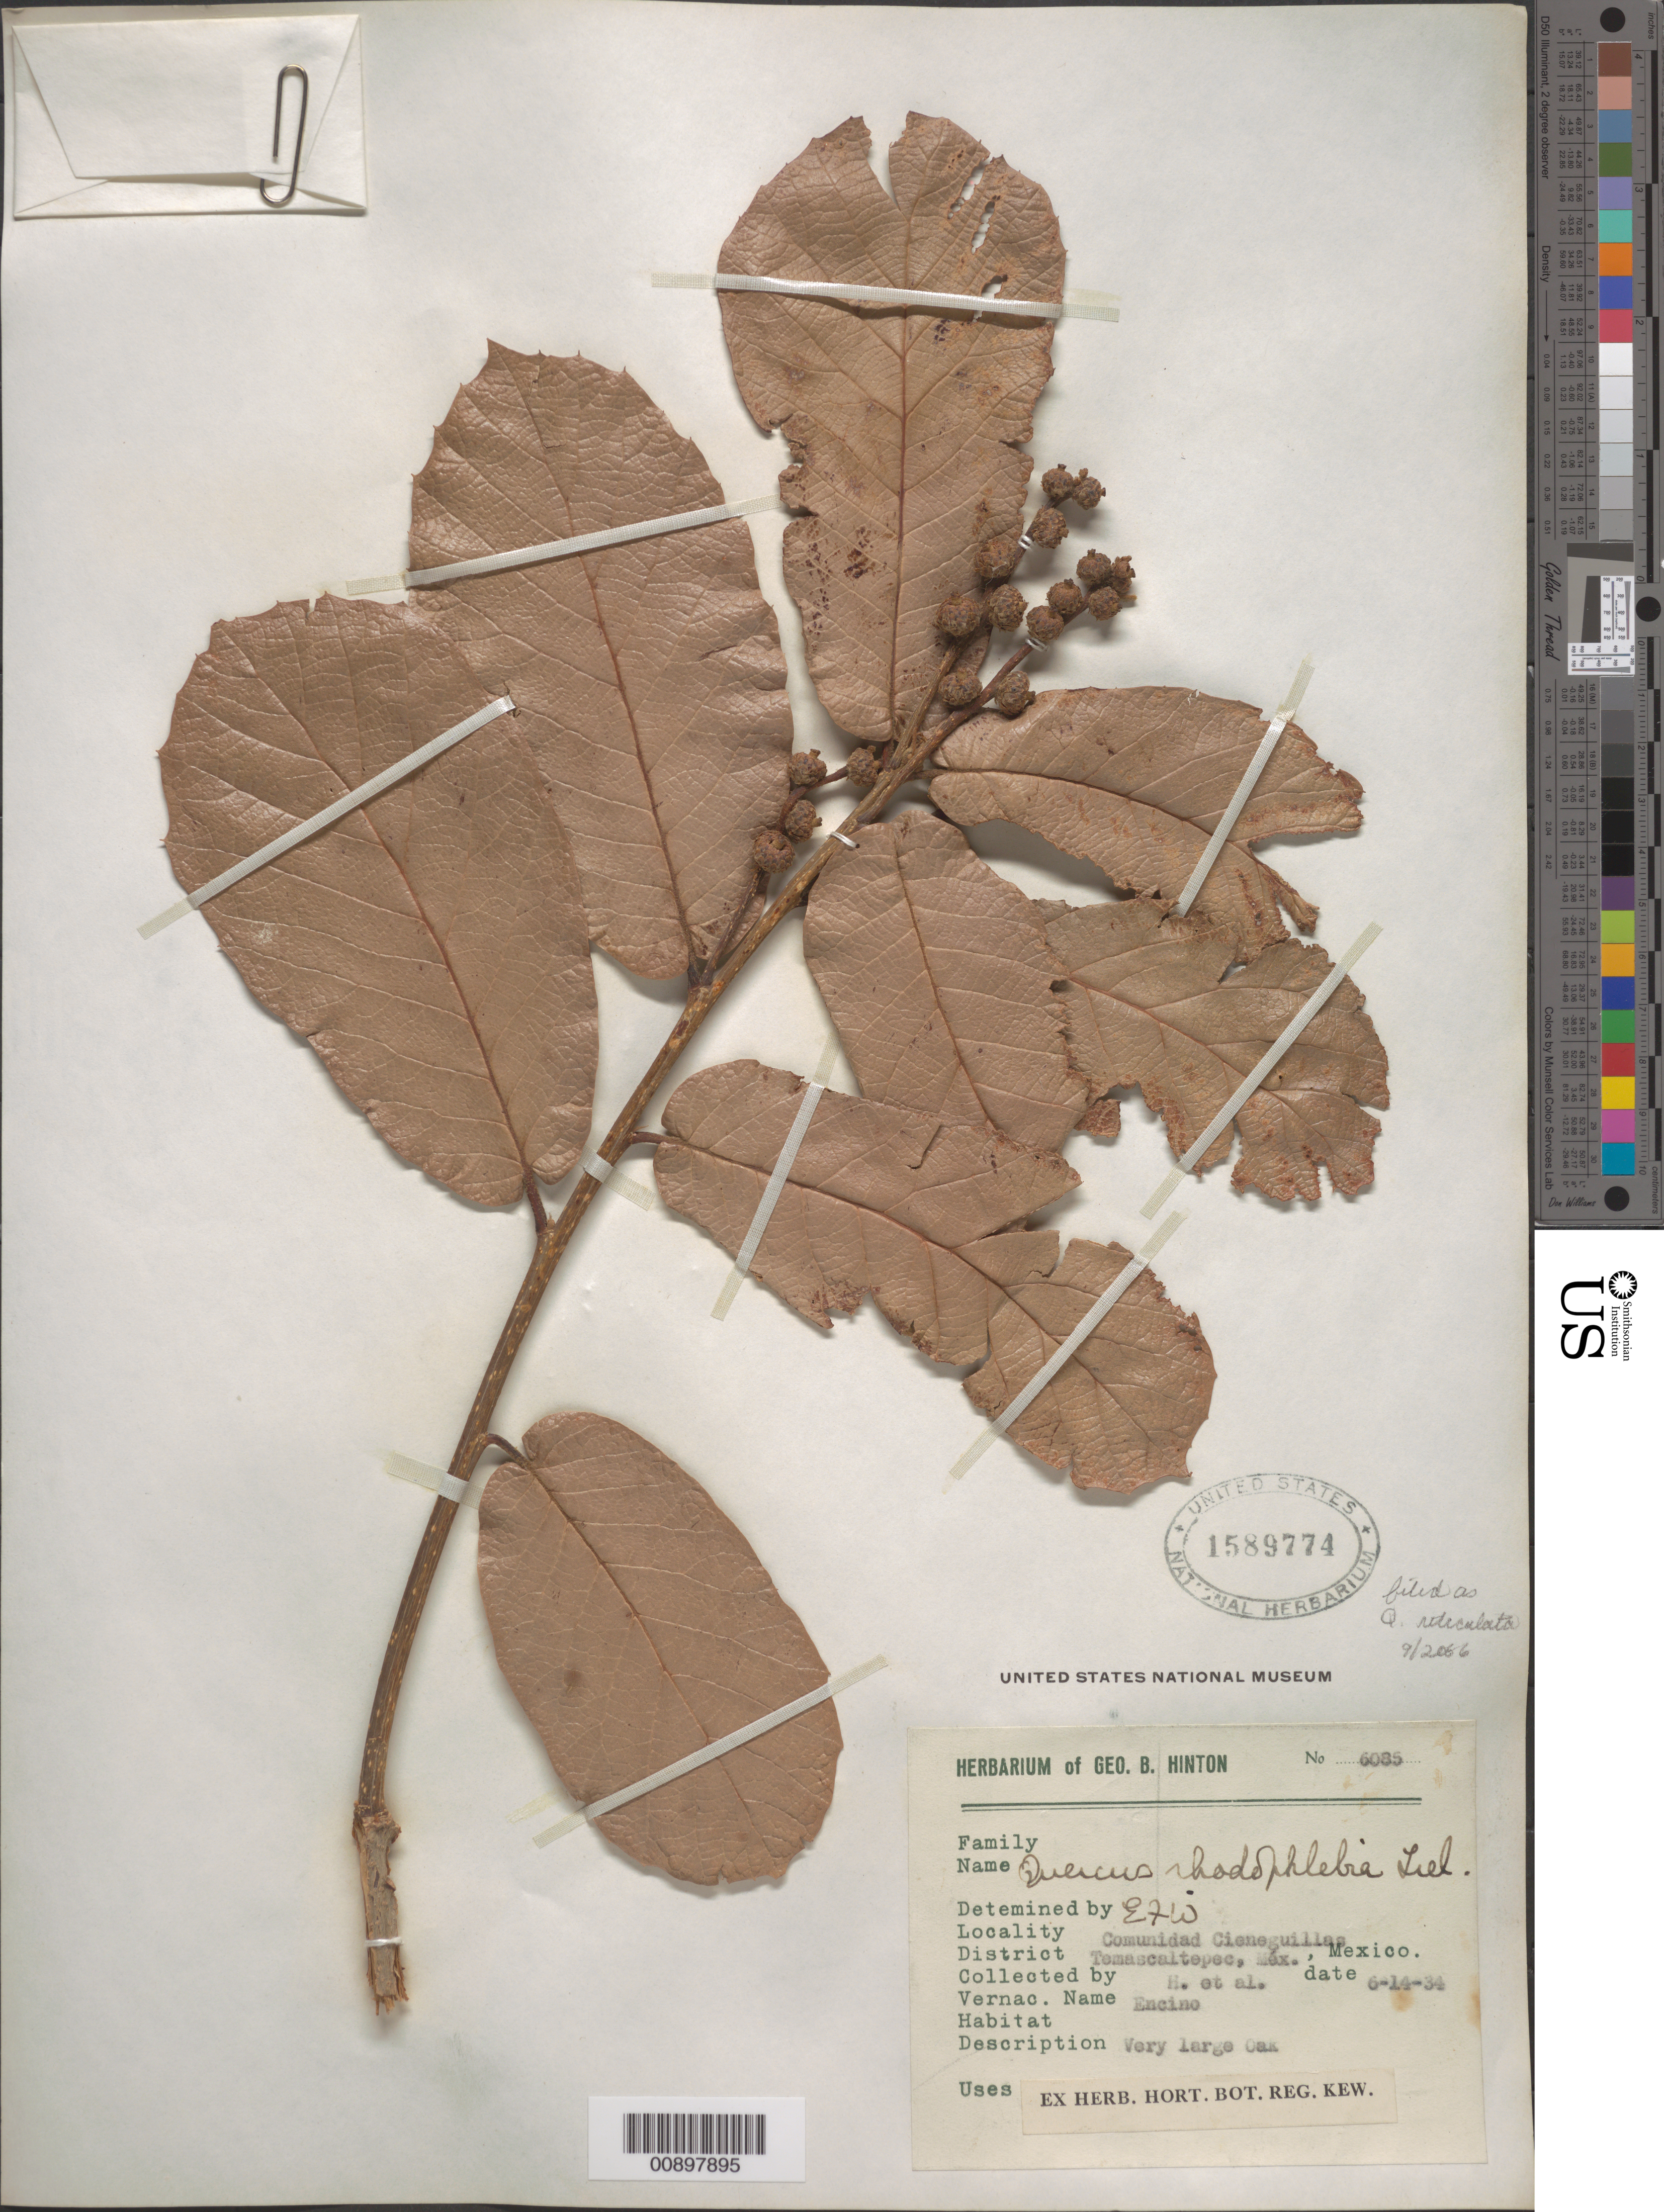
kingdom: Plantae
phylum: Tracheophyta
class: Magnoliopsida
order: Fagales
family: Fagaceae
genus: Quercus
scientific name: Quercus reticulata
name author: Humb. & Bonpl.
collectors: G. B. Hinton & et al.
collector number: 6085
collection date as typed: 14 Jun 1934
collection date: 1934-06-14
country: Mexico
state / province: México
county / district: Temascaltepec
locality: Comunidad Cieneguillas, District Temascaltepec, State of México.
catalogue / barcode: US 1589774